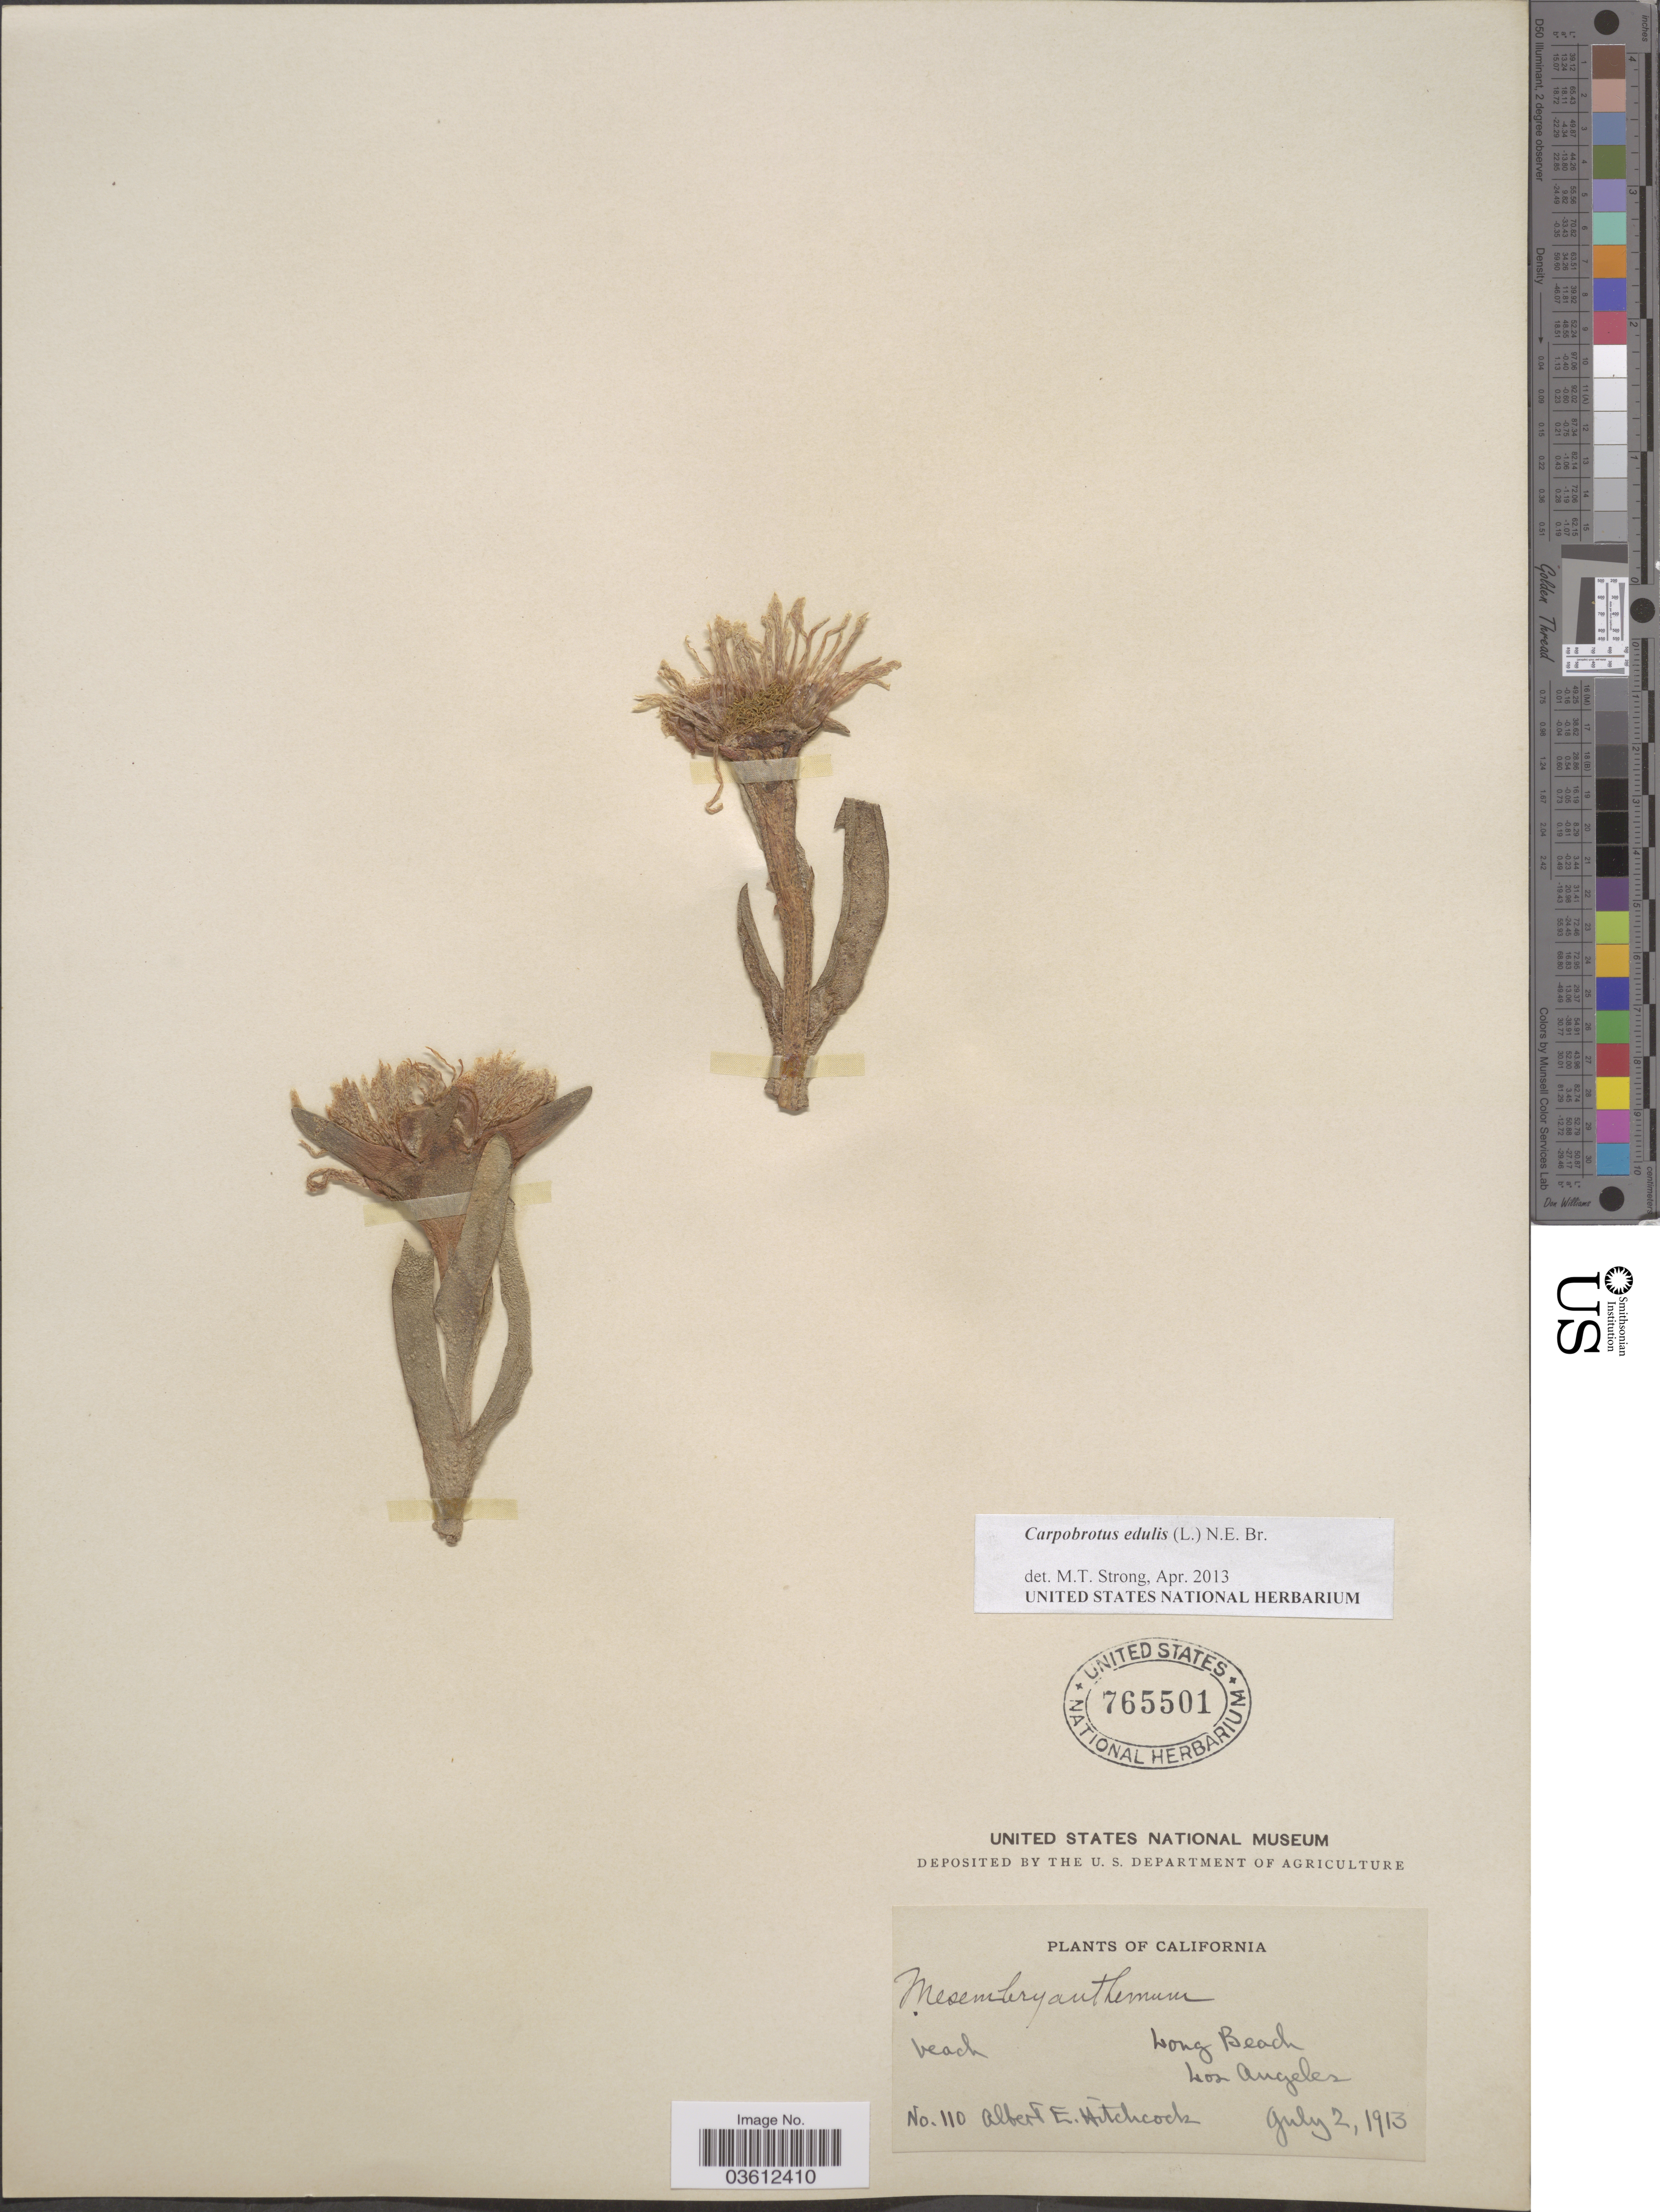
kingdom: Plantae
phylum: Tracheophyta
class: Magnoliopsida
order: Caryophyllales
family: Aizoaceae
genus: Carpobrotus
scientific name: Carpobrotus edulis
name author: (L.) N.E. Br.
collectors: A. Hitchcock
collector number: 110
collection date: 1913-07-02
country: United States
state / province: California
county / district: Los Angeles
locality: Long Beach. Los Angeles.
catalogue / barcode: US 765501